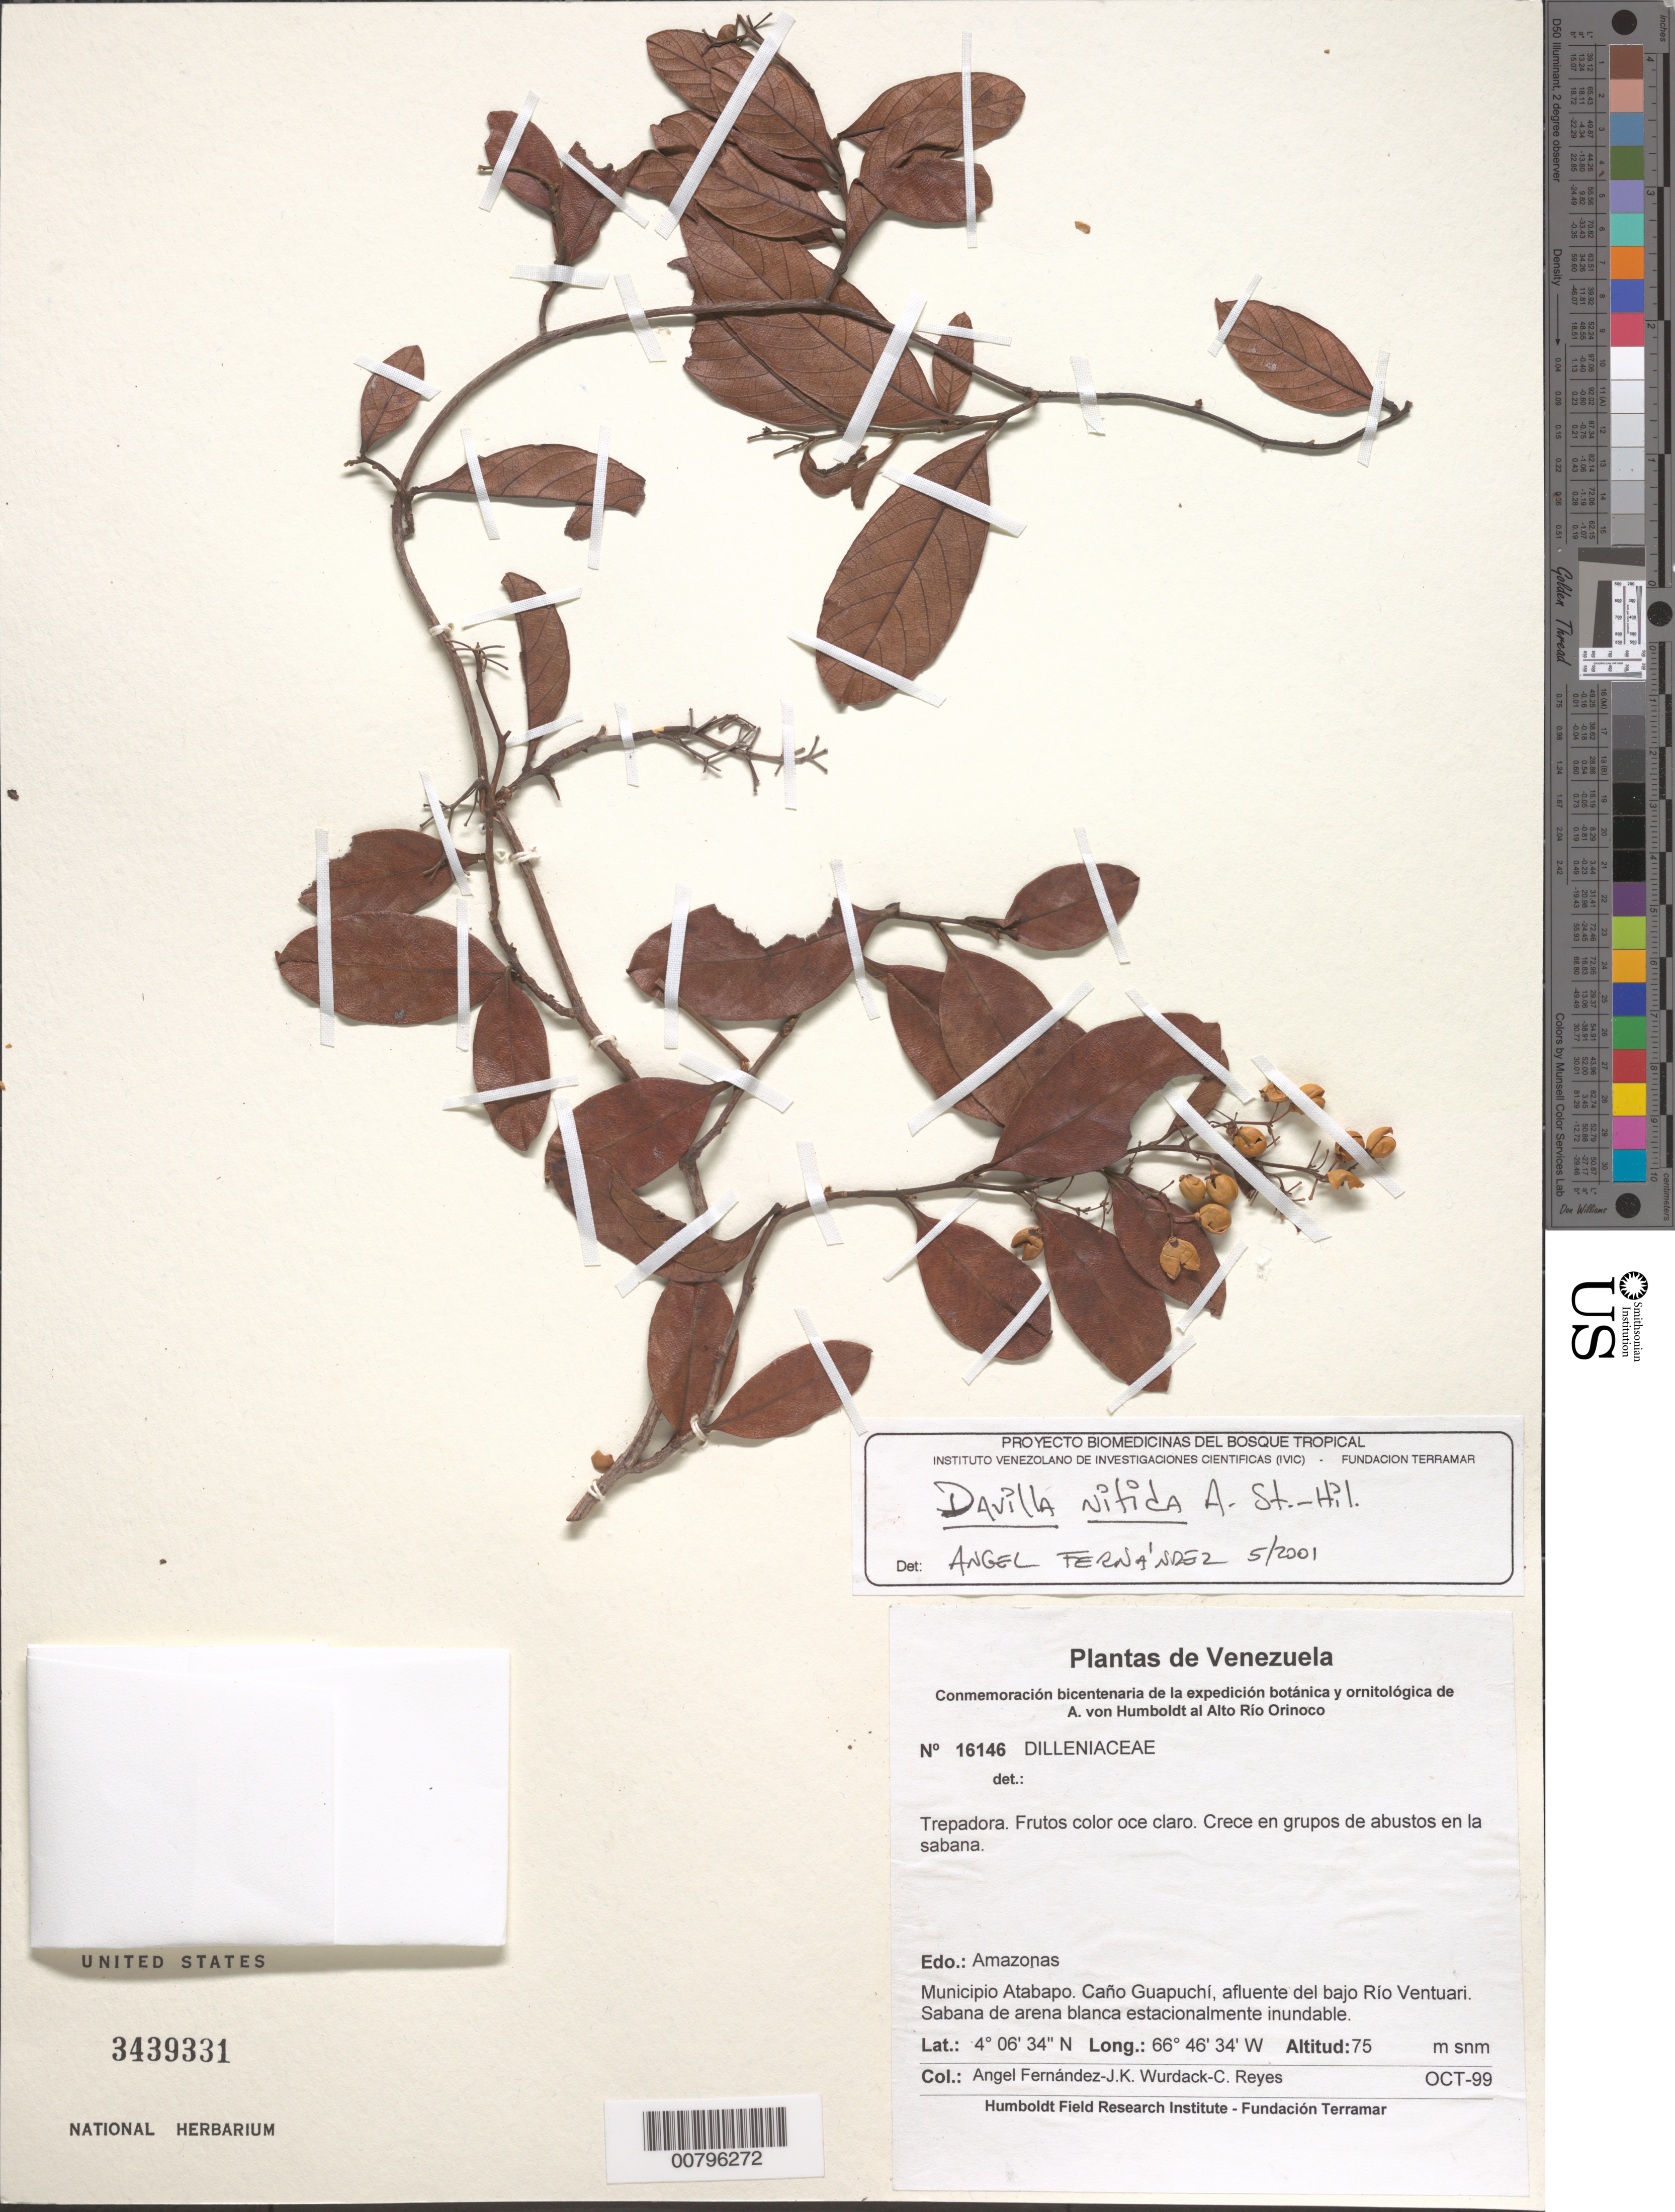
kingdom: Plantae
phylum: Tracheophyta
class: Magnoliopsida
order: Dilleniales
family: Dilleniaceae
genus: Davilla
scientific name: Davilla nitida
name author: (Vahl) Kubitzki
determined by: Fernández, A.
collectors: A. Fernández, K. Wurdack & C. Reyes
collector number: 16146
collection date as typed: Oct-99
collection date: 1999-10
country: Venezuela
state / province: Amazonas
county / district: Atabapo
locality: Caño Guapuchi, affluente del bajo Río Ventuari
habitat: En grupos de arbustos en la sabana; sabana de arena blanca estacionalmente inundable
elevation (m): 75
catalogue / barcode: US 3439331